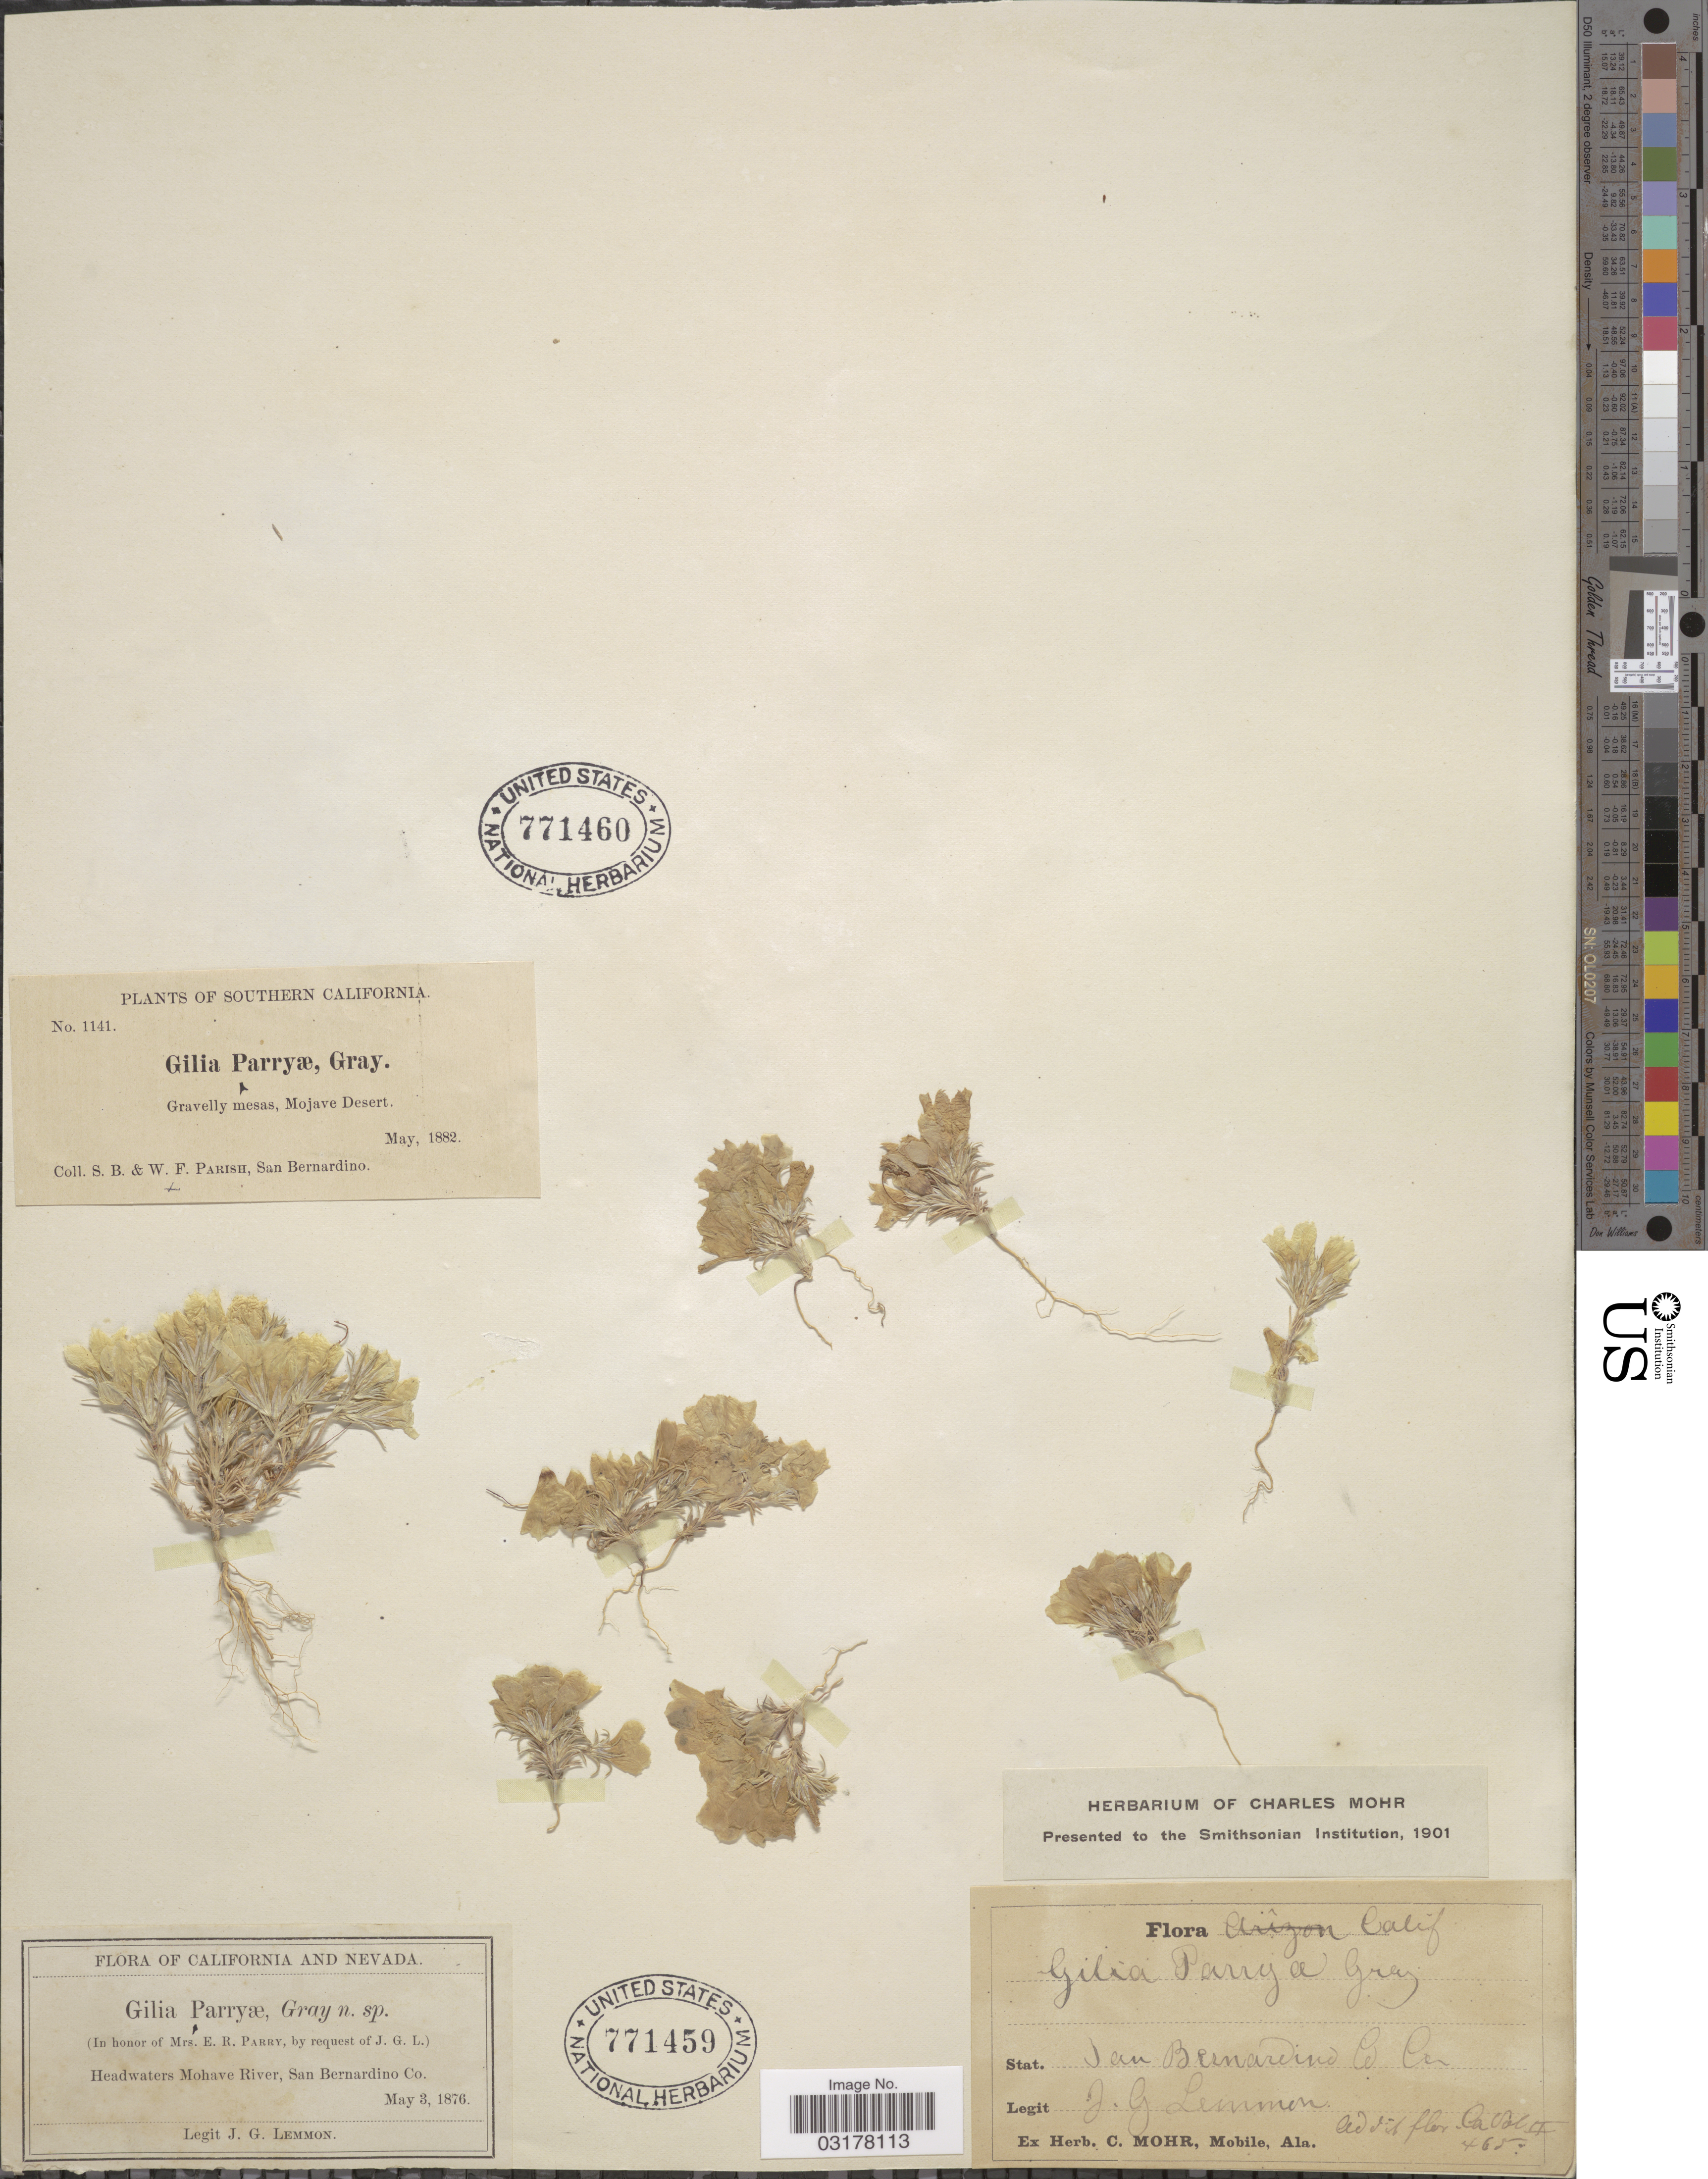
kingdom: Plantae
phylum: Tracheophyta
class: Magnoliopsida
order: Ericales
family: Polemoniaceae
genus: Linanthus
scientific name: Linanthus parryae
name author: (A. Gray) Greene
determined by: Strong, Mark T., (BOT), Smithsonian Institution - National Museum of Natural History (UNITED STATES)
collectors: J. Lemmon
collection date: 1876-05-03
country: United States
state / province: California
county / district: San Bernardino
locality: Headwaters Mohave River, San Bernardino Co.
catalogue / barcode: US 771459-2